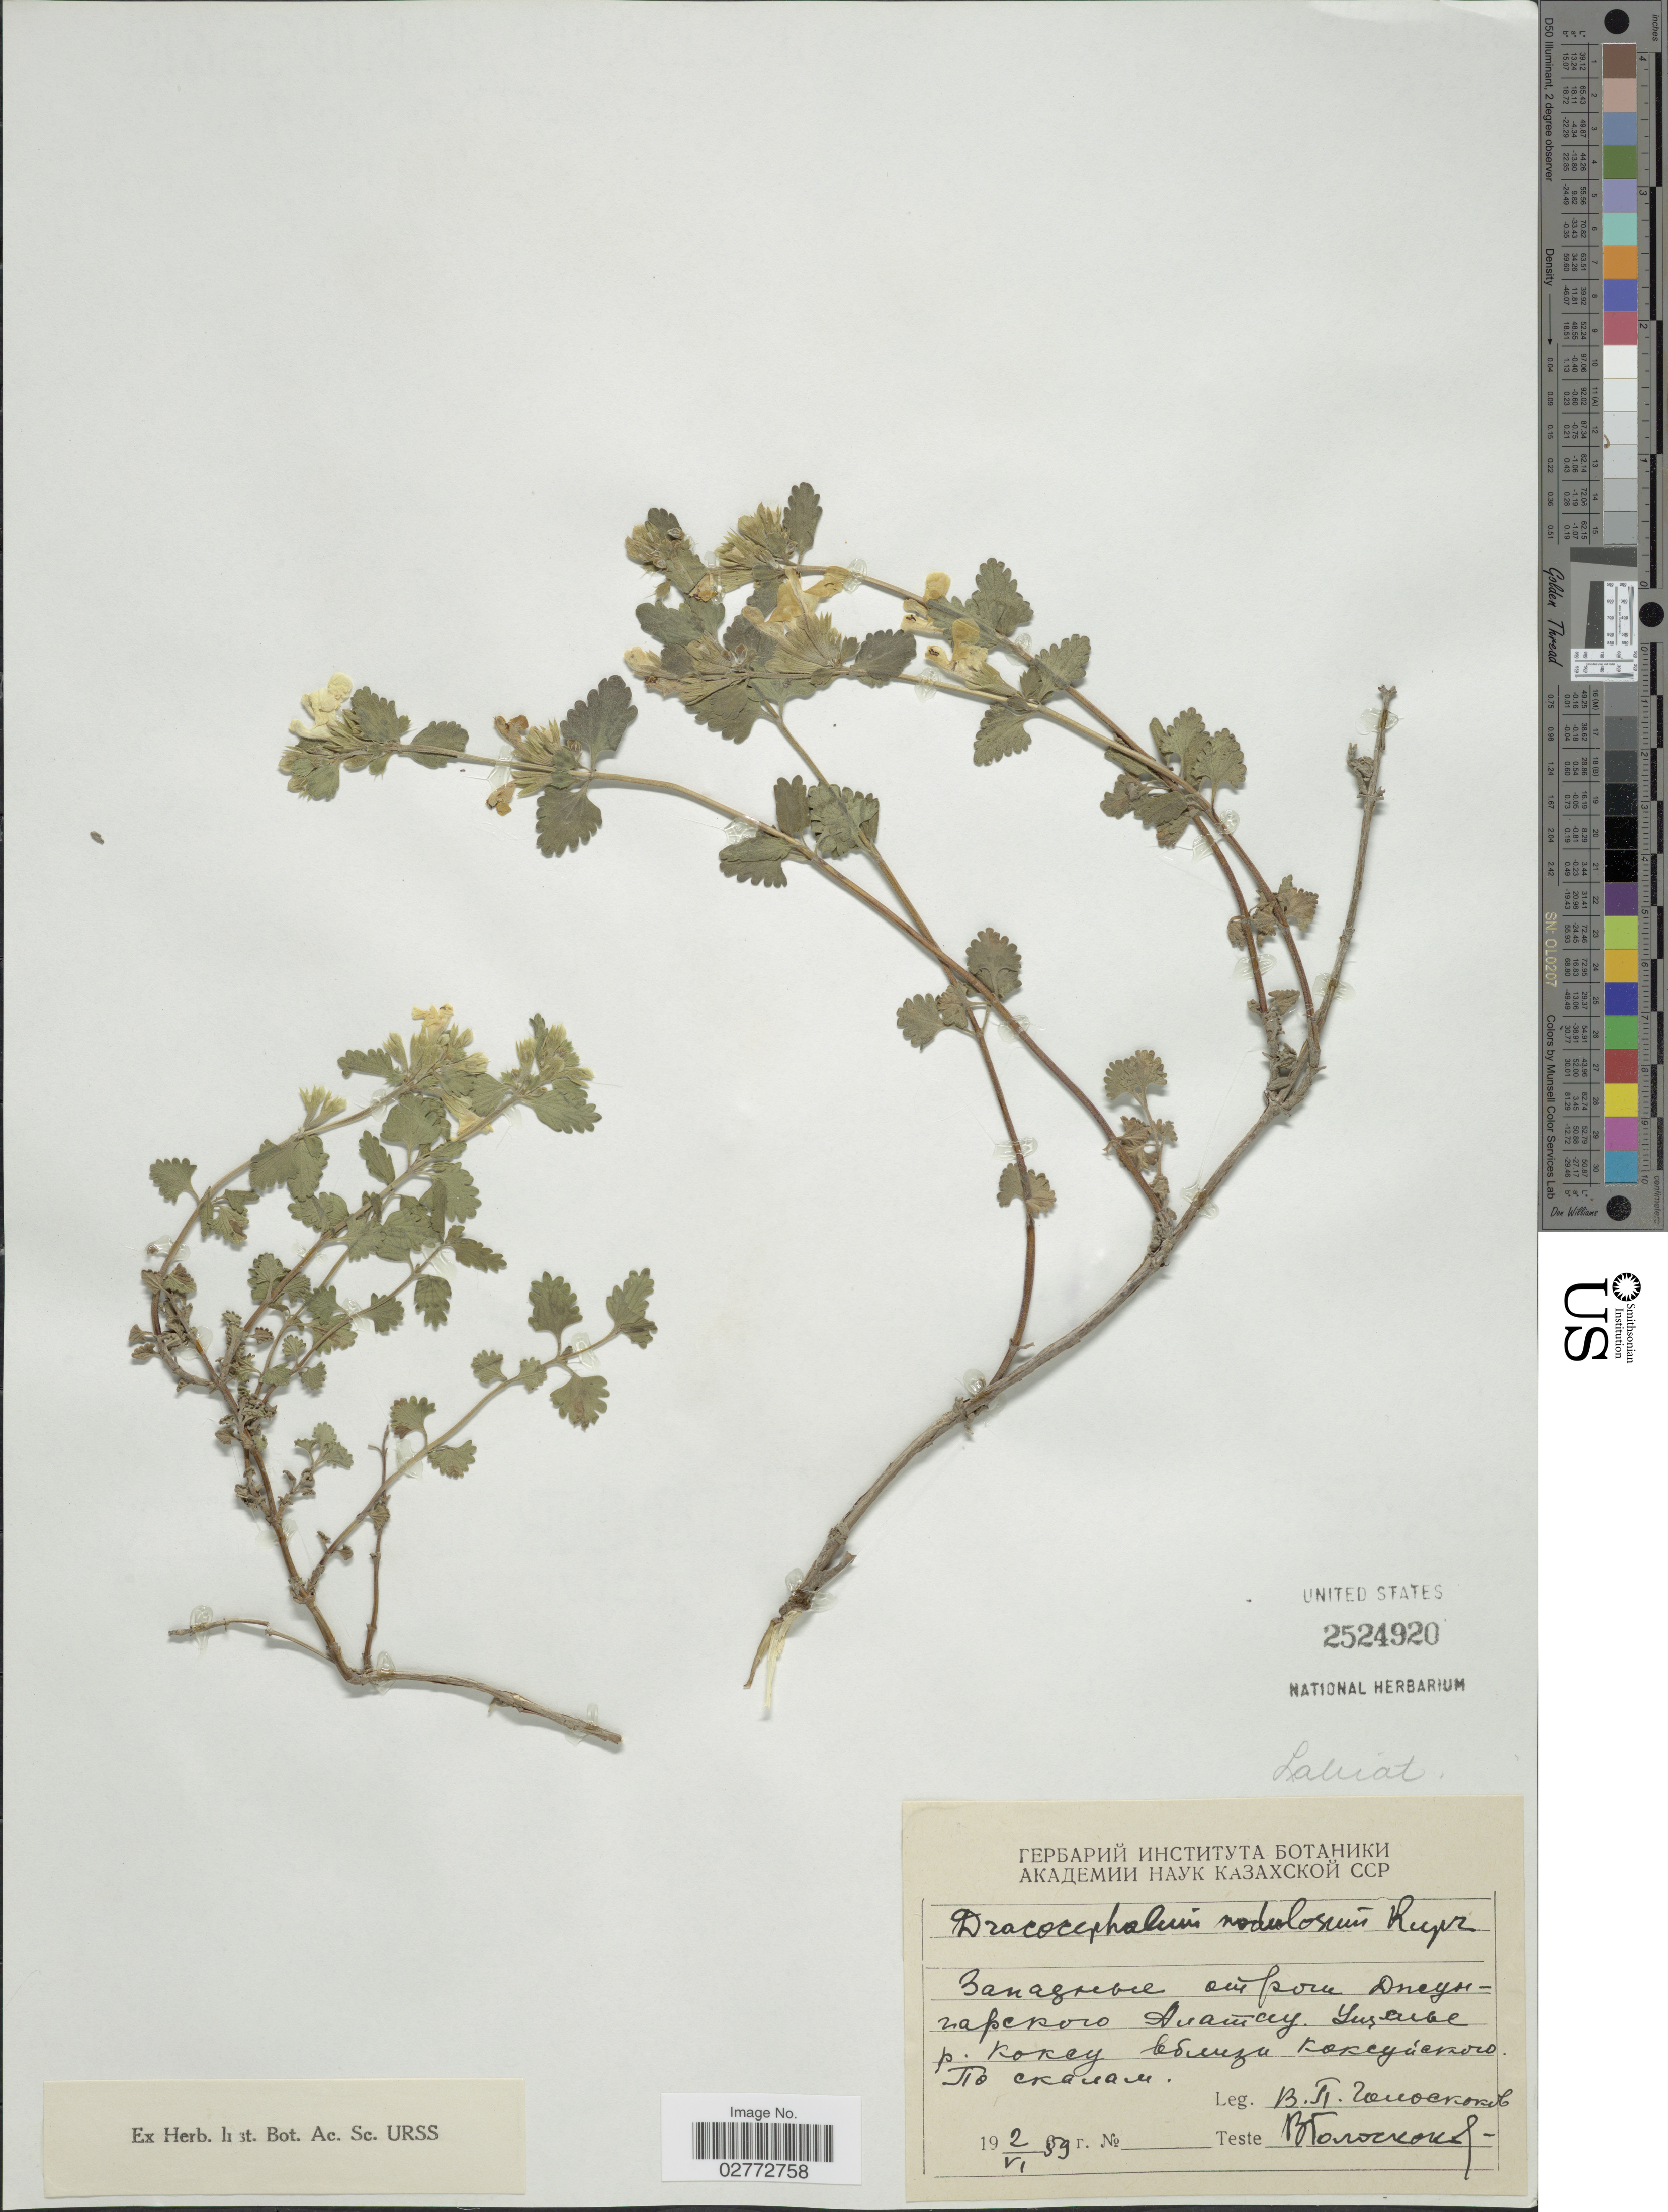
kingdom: Plantae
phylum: Tracheophyta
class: Magnoliopsida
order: Lamiales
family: Lamiaceae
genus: Dracocephalum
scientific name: Dracocephalum nodulosum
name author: Rupr.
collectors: V. P. Goloskokov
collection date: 1959-06-02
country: Kazakhstan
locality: Dzungar Alatau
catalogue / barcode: US 2524920